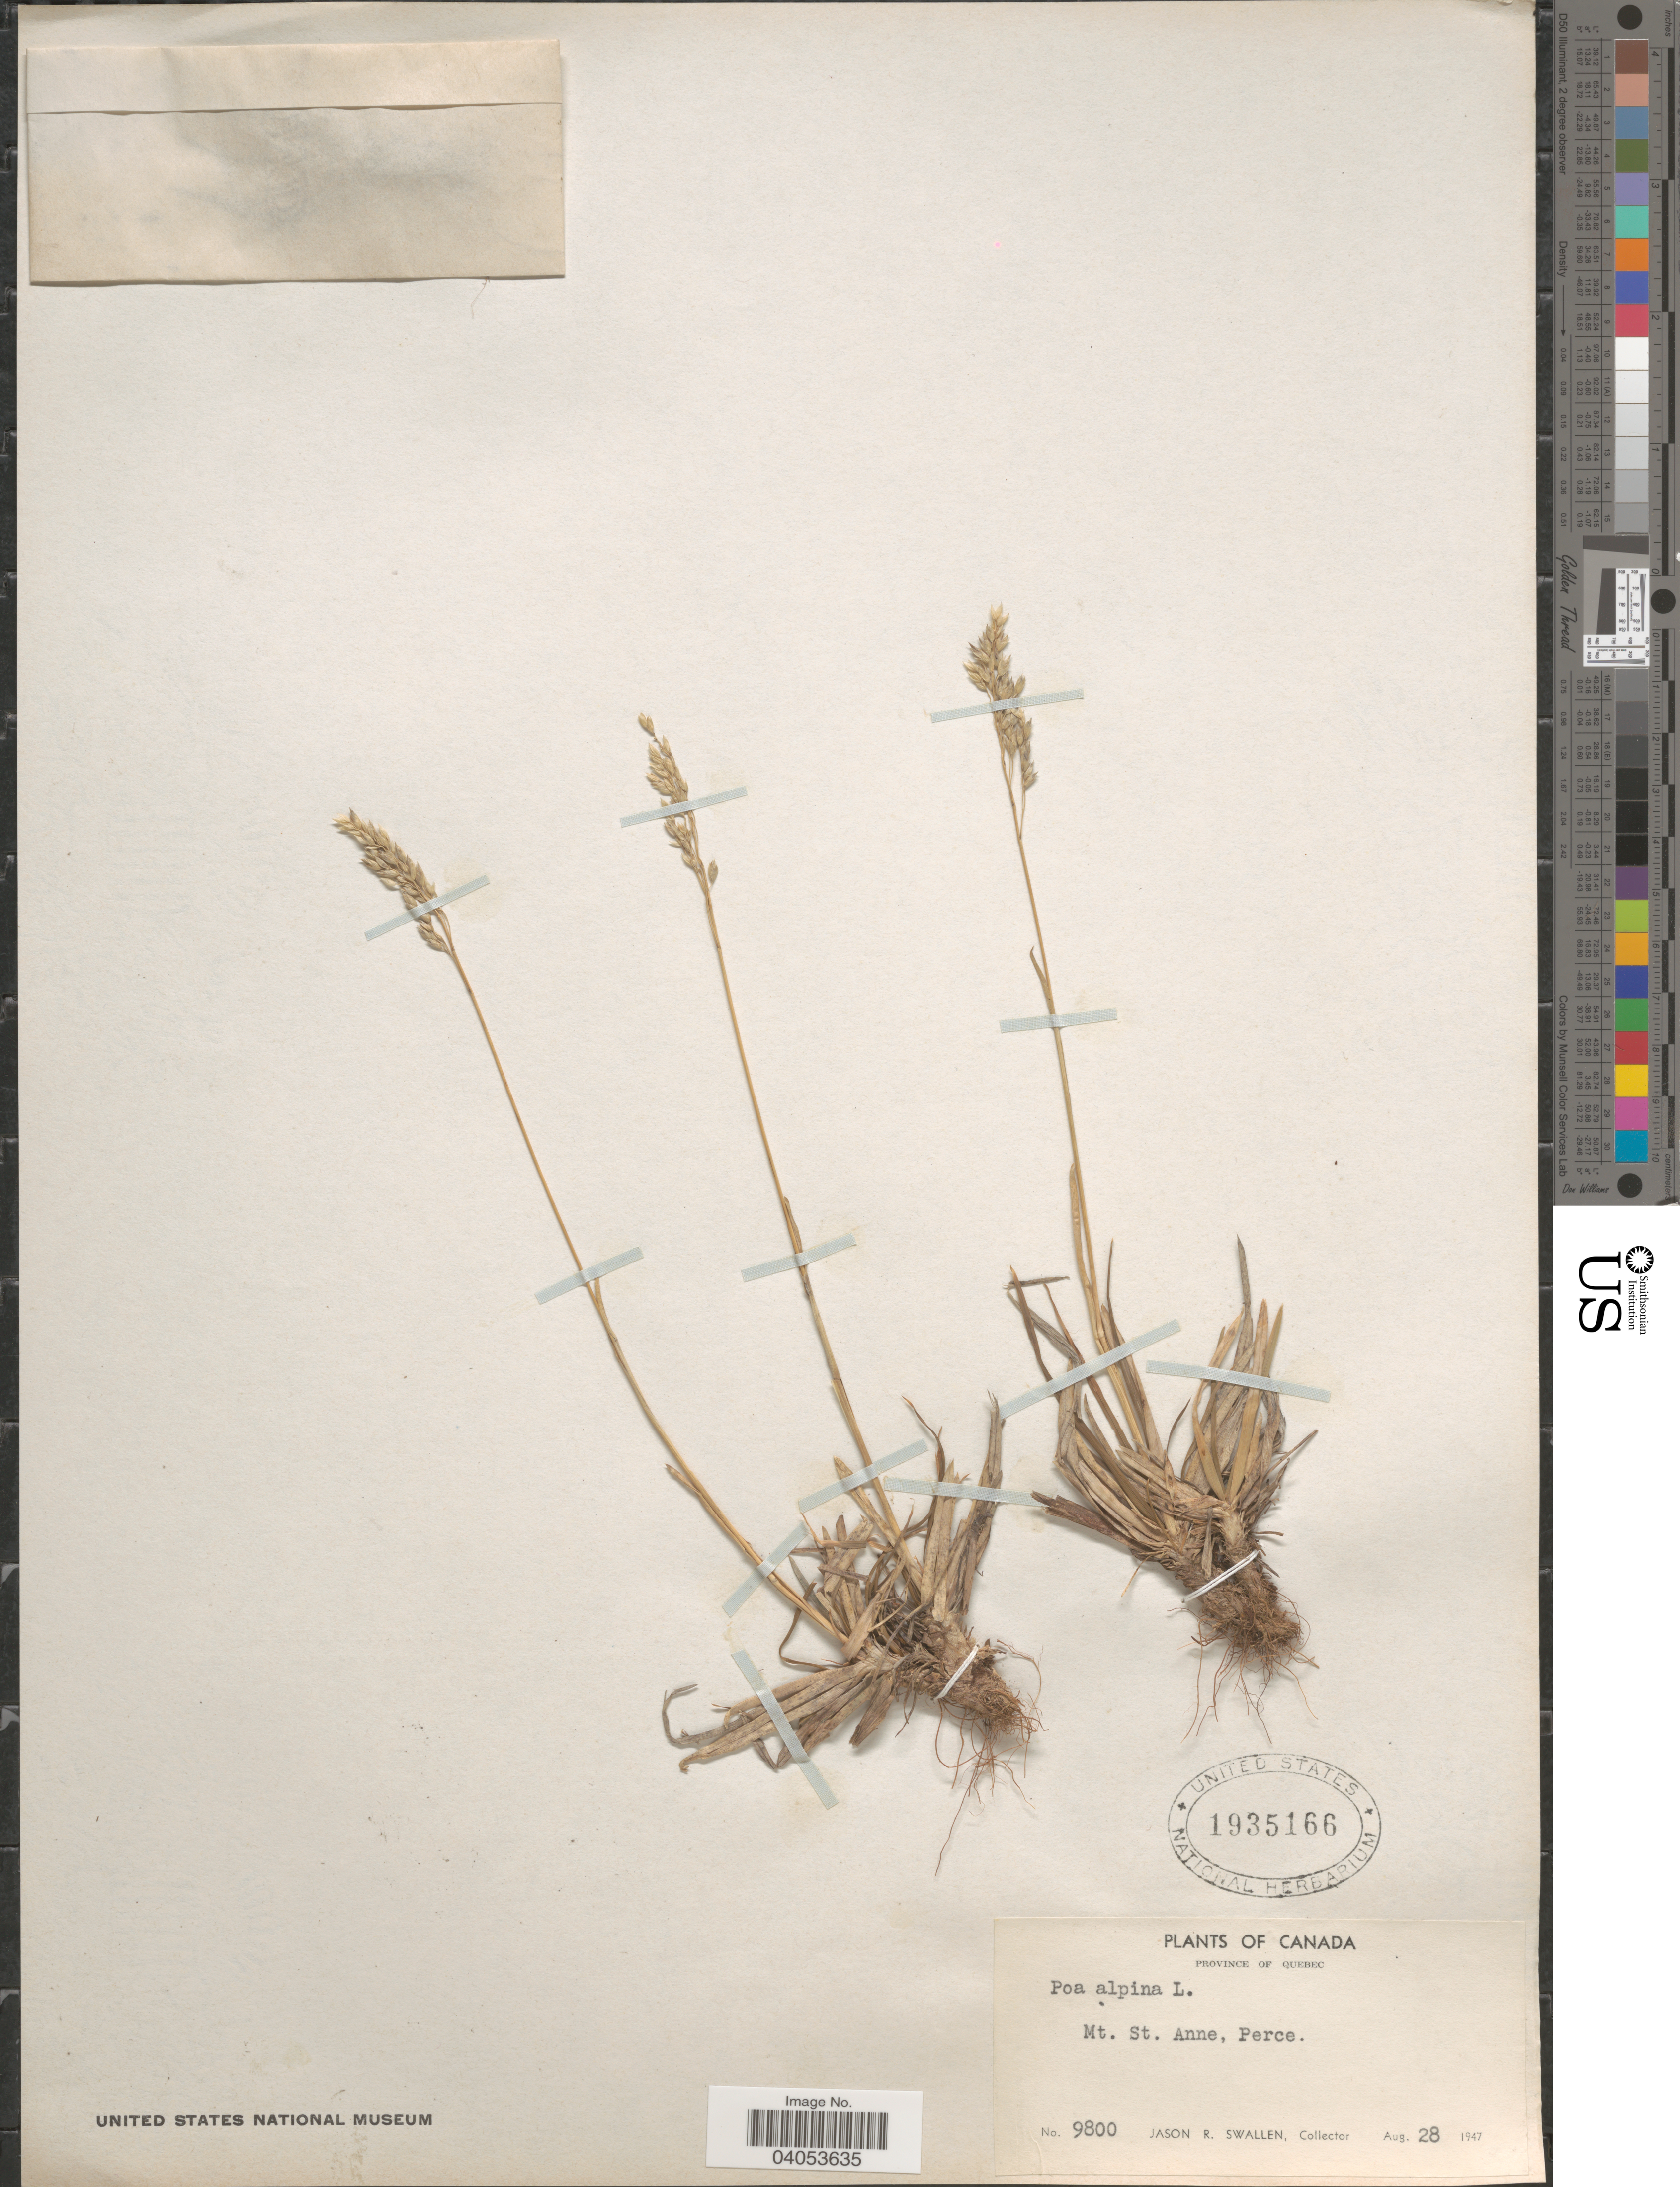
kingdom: Plantae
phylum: Tracheophyta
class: Liliopsida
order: Poales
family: Poaceae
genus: Poa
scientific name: Poa alpina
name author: L.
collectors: J. R. Swallen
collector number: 9800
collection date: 1947-08-28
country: Canada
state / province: Quebec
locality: Mt. St. Anne, Perce.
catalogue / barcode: US 1935166